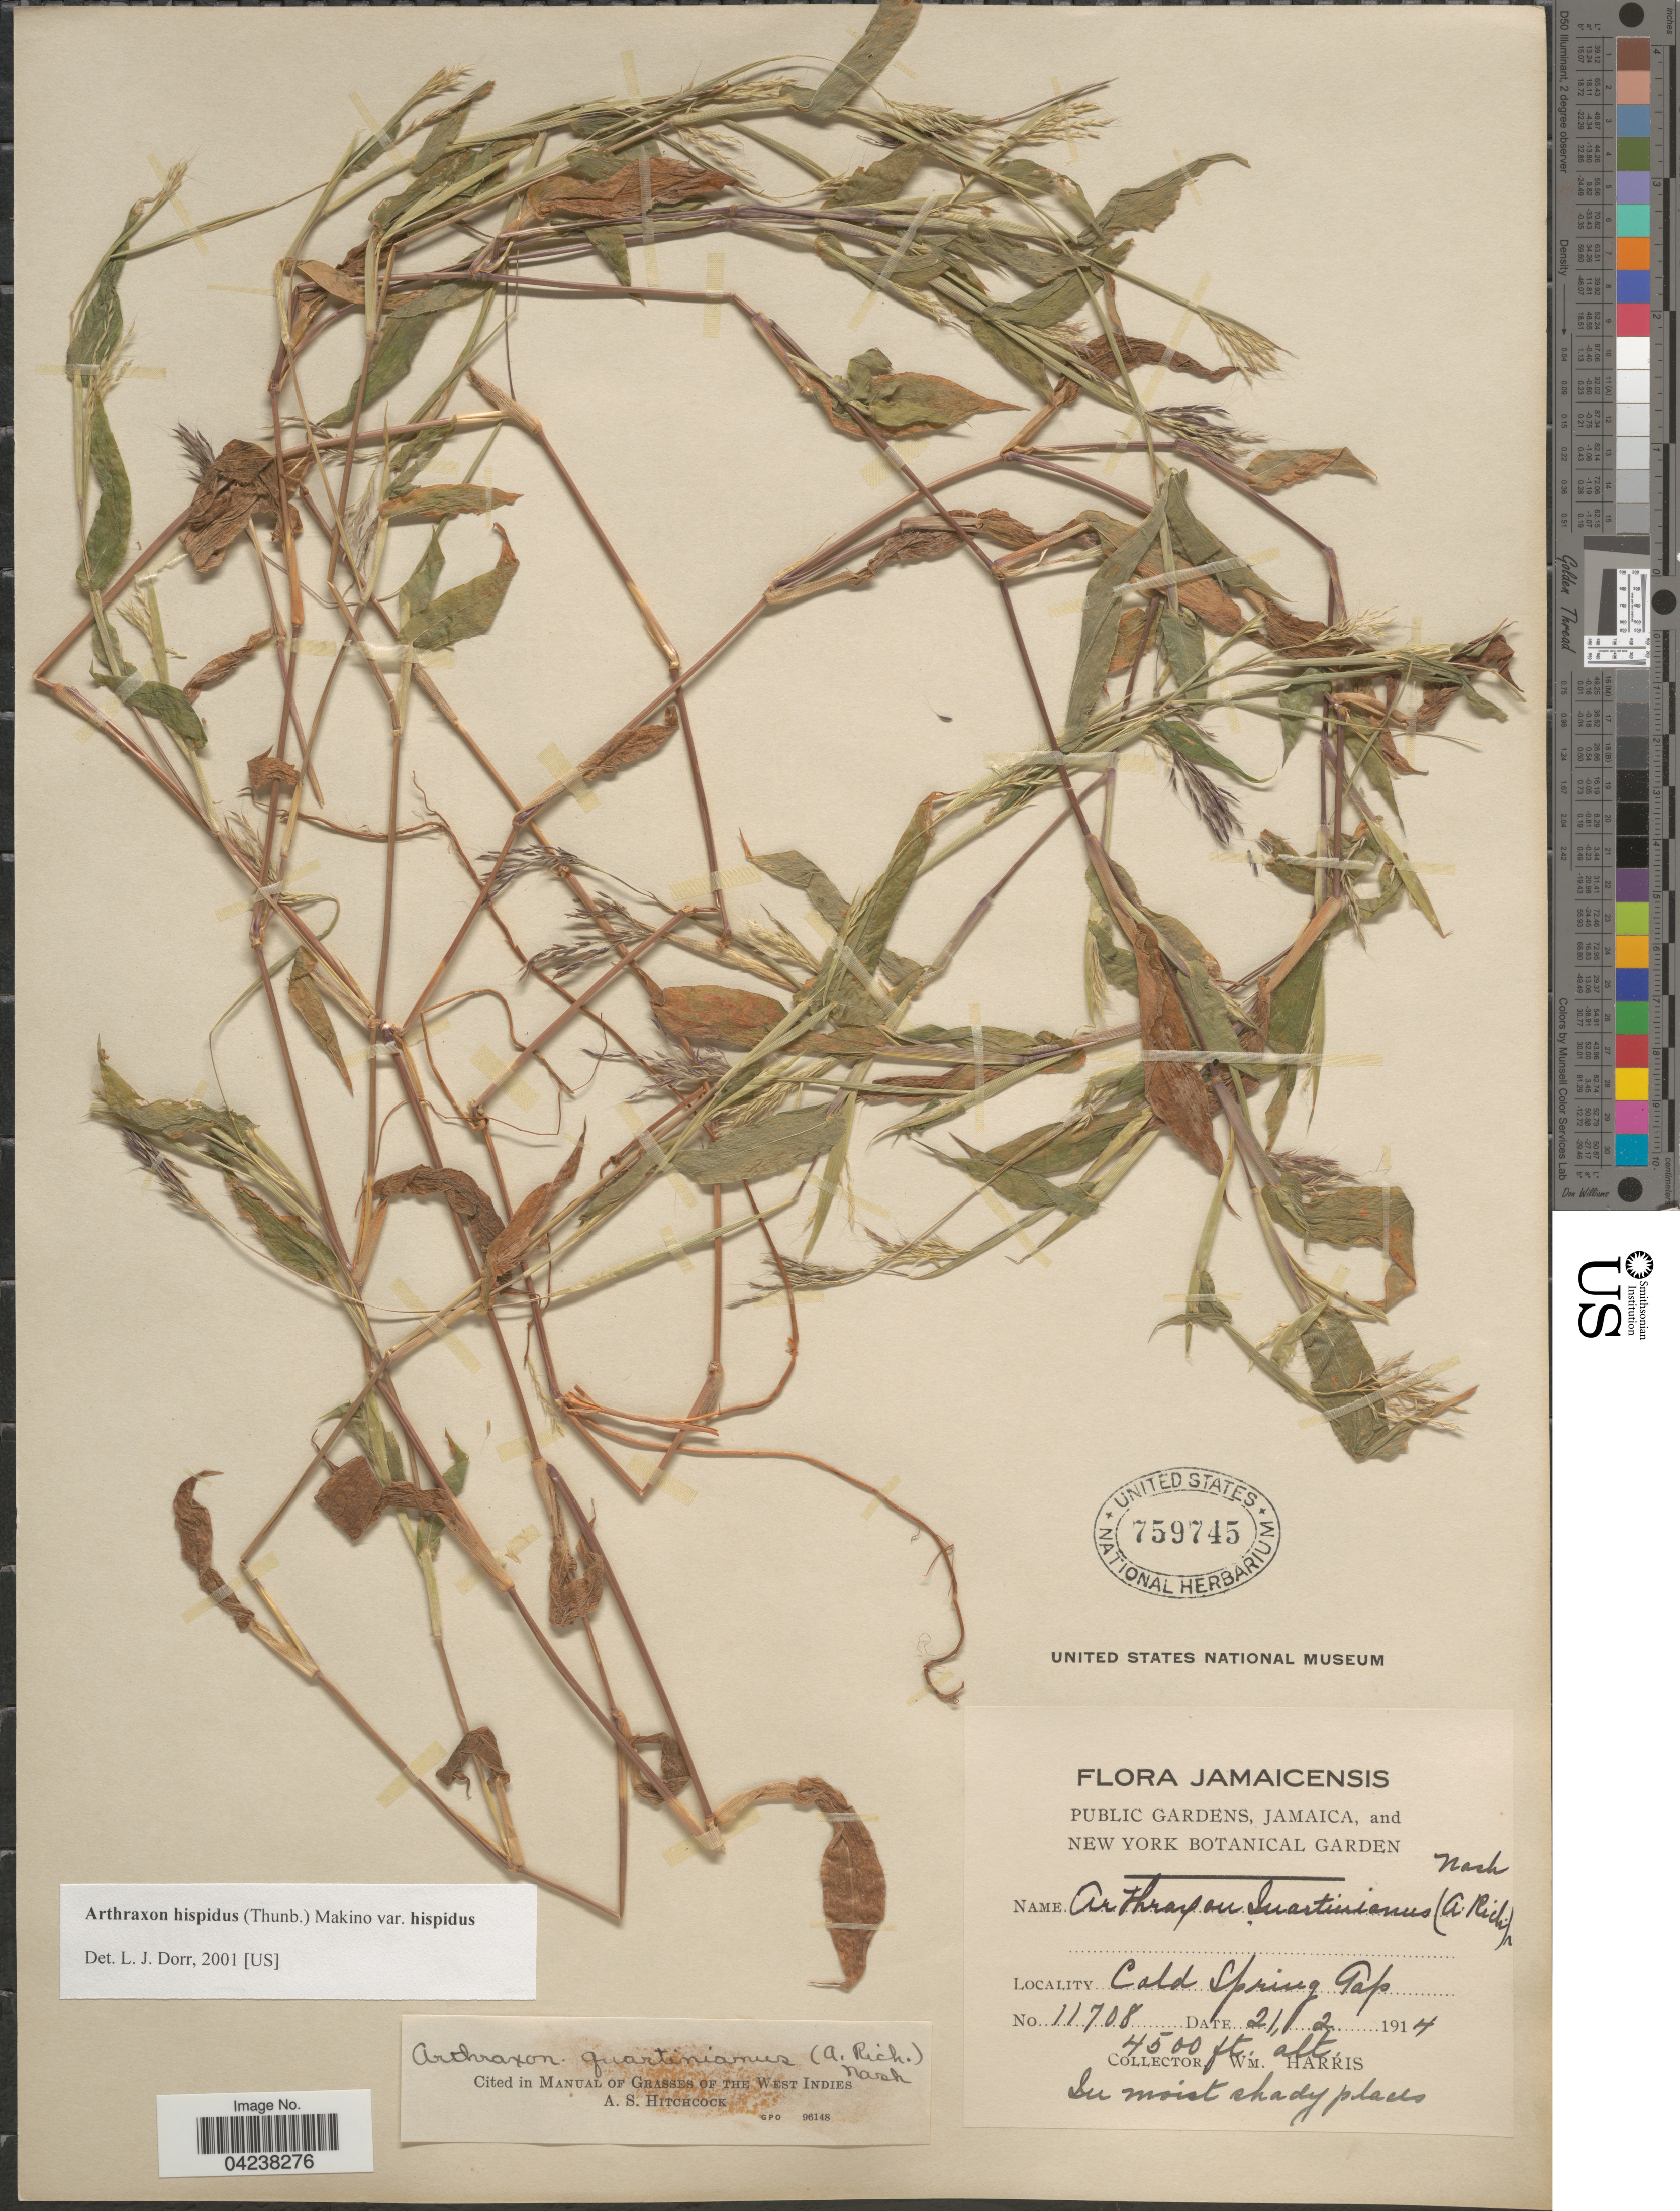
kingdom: Plantae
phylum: Tracheophyta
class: Liliopsida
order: Poales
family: Poaceae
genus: Arthraxon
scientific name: Arthraxon hispidus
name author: (Thunb.) Makino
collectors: W. H. Harris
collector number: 11708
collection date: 1914-02-21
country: Jamaica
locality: Cold Springs Gap.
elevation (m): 1372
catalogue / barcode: US 759745